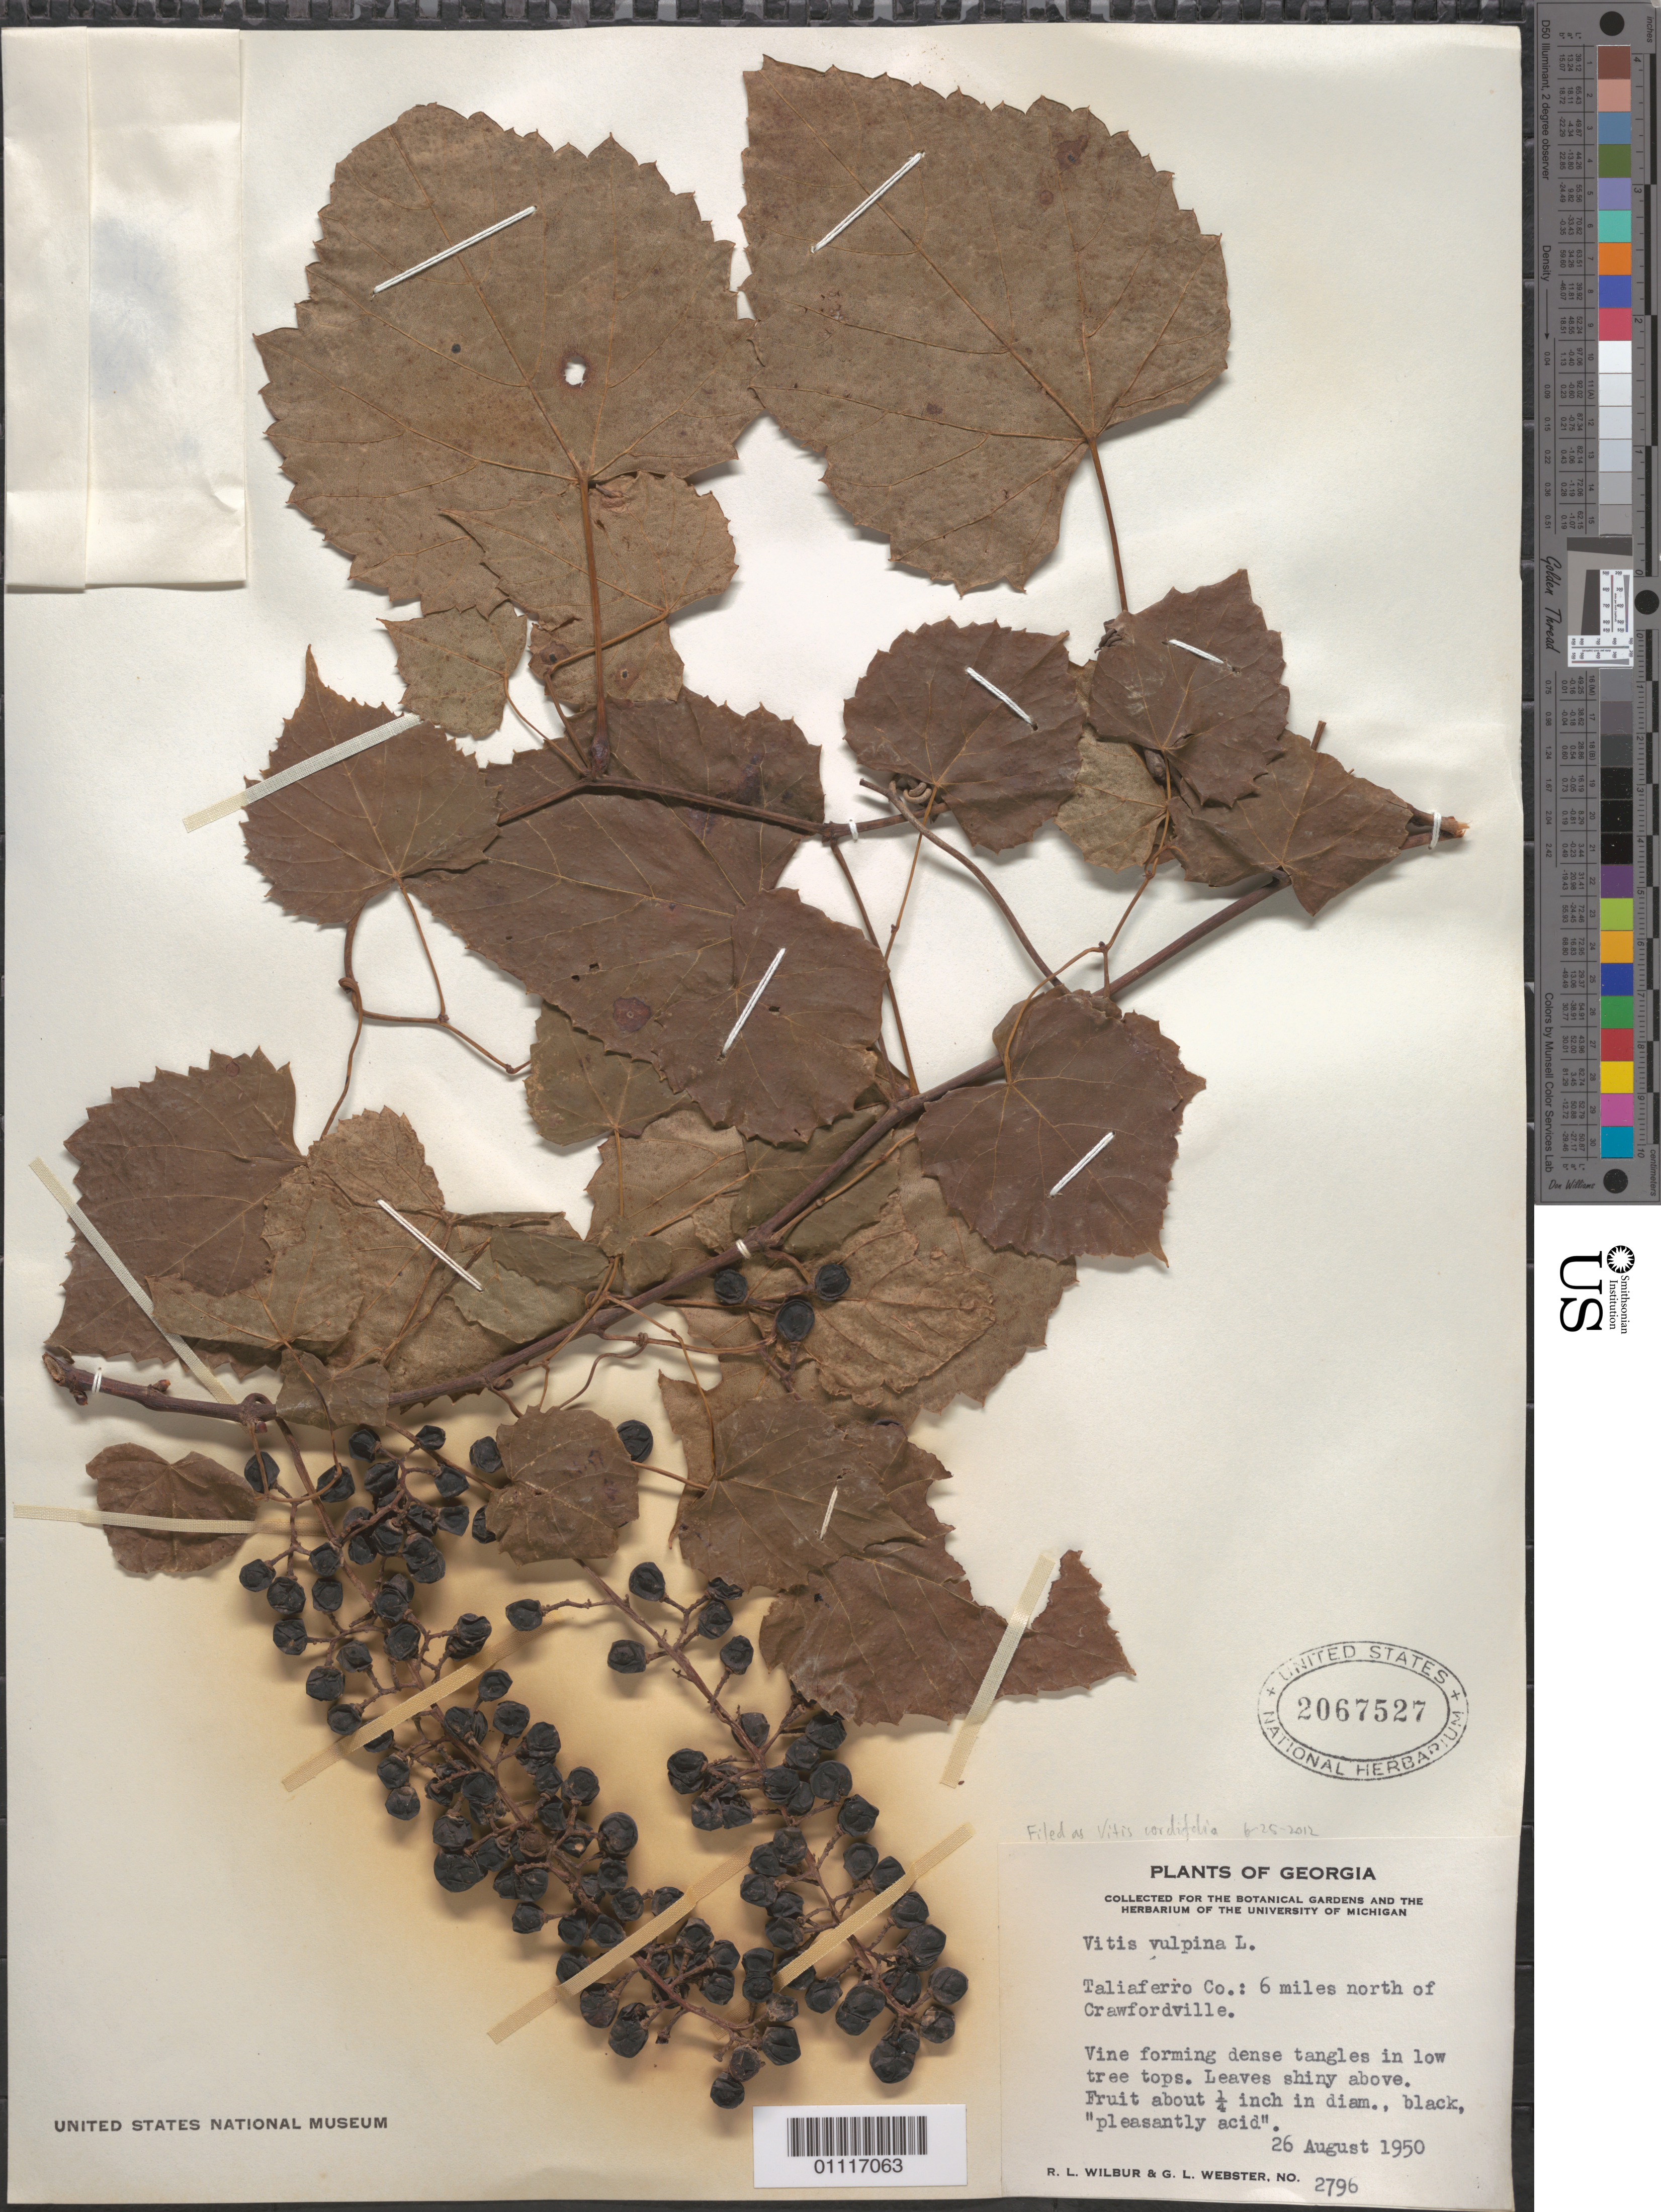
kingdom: Plantae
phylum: Tracheophyta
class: Magnoliopsida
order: Vitales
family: Vitaceae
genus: Vitis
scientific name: Vitis cordifolia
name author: Michx.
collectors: R. L. Wilbur & G. L. Webster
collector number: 2796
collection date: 1950-08-26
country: United States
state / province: Georgia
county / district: Taliaferro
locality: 6 miles north of Crawfordville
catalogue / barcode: US 2067527